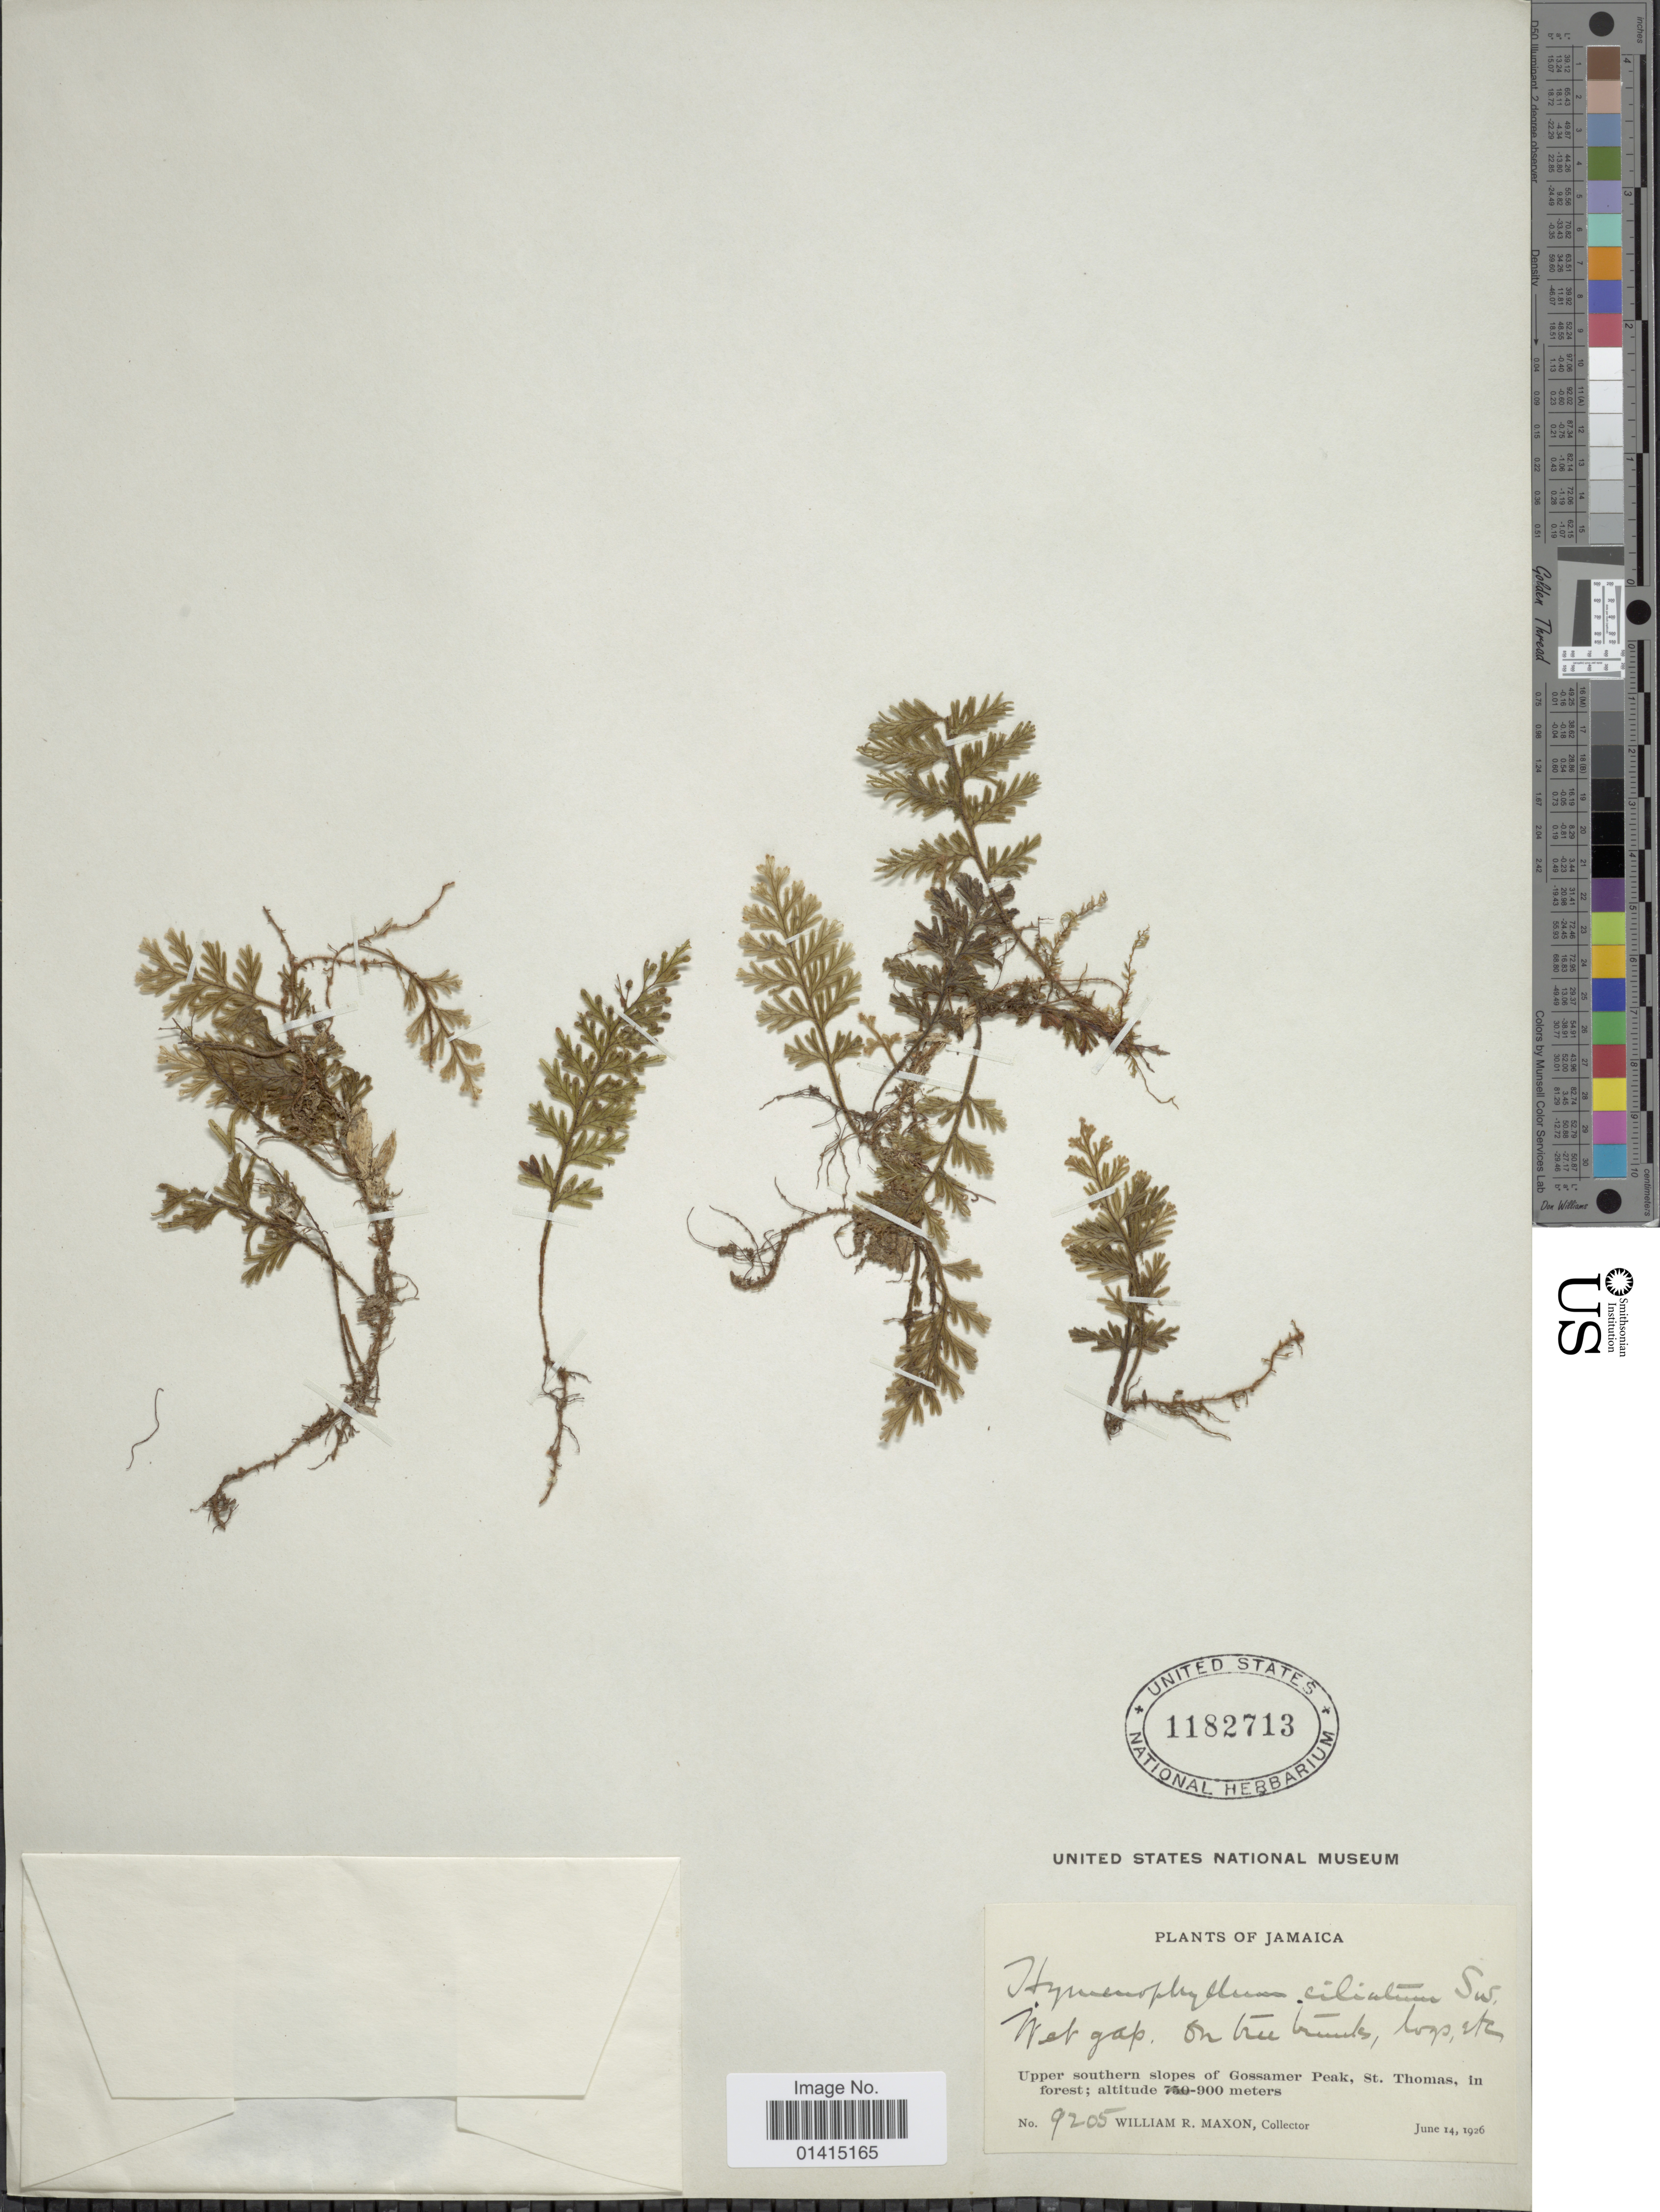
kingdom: Plantae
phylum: Tracheophyta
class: Polypodiopsida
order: Hymenophyllales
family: Hymenophyllaceae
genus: Hymenophyllum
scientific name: Hymenophyllum hirsutum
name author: (L.) Sw.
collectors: W. R. Maxon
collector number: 9205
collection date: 1926-06-14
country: Jamaica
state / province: Saint Thomas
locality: Upper southern slopes of Gossamer Peak, St. Thomas, in forest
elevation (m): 900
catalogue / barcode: US 1182713